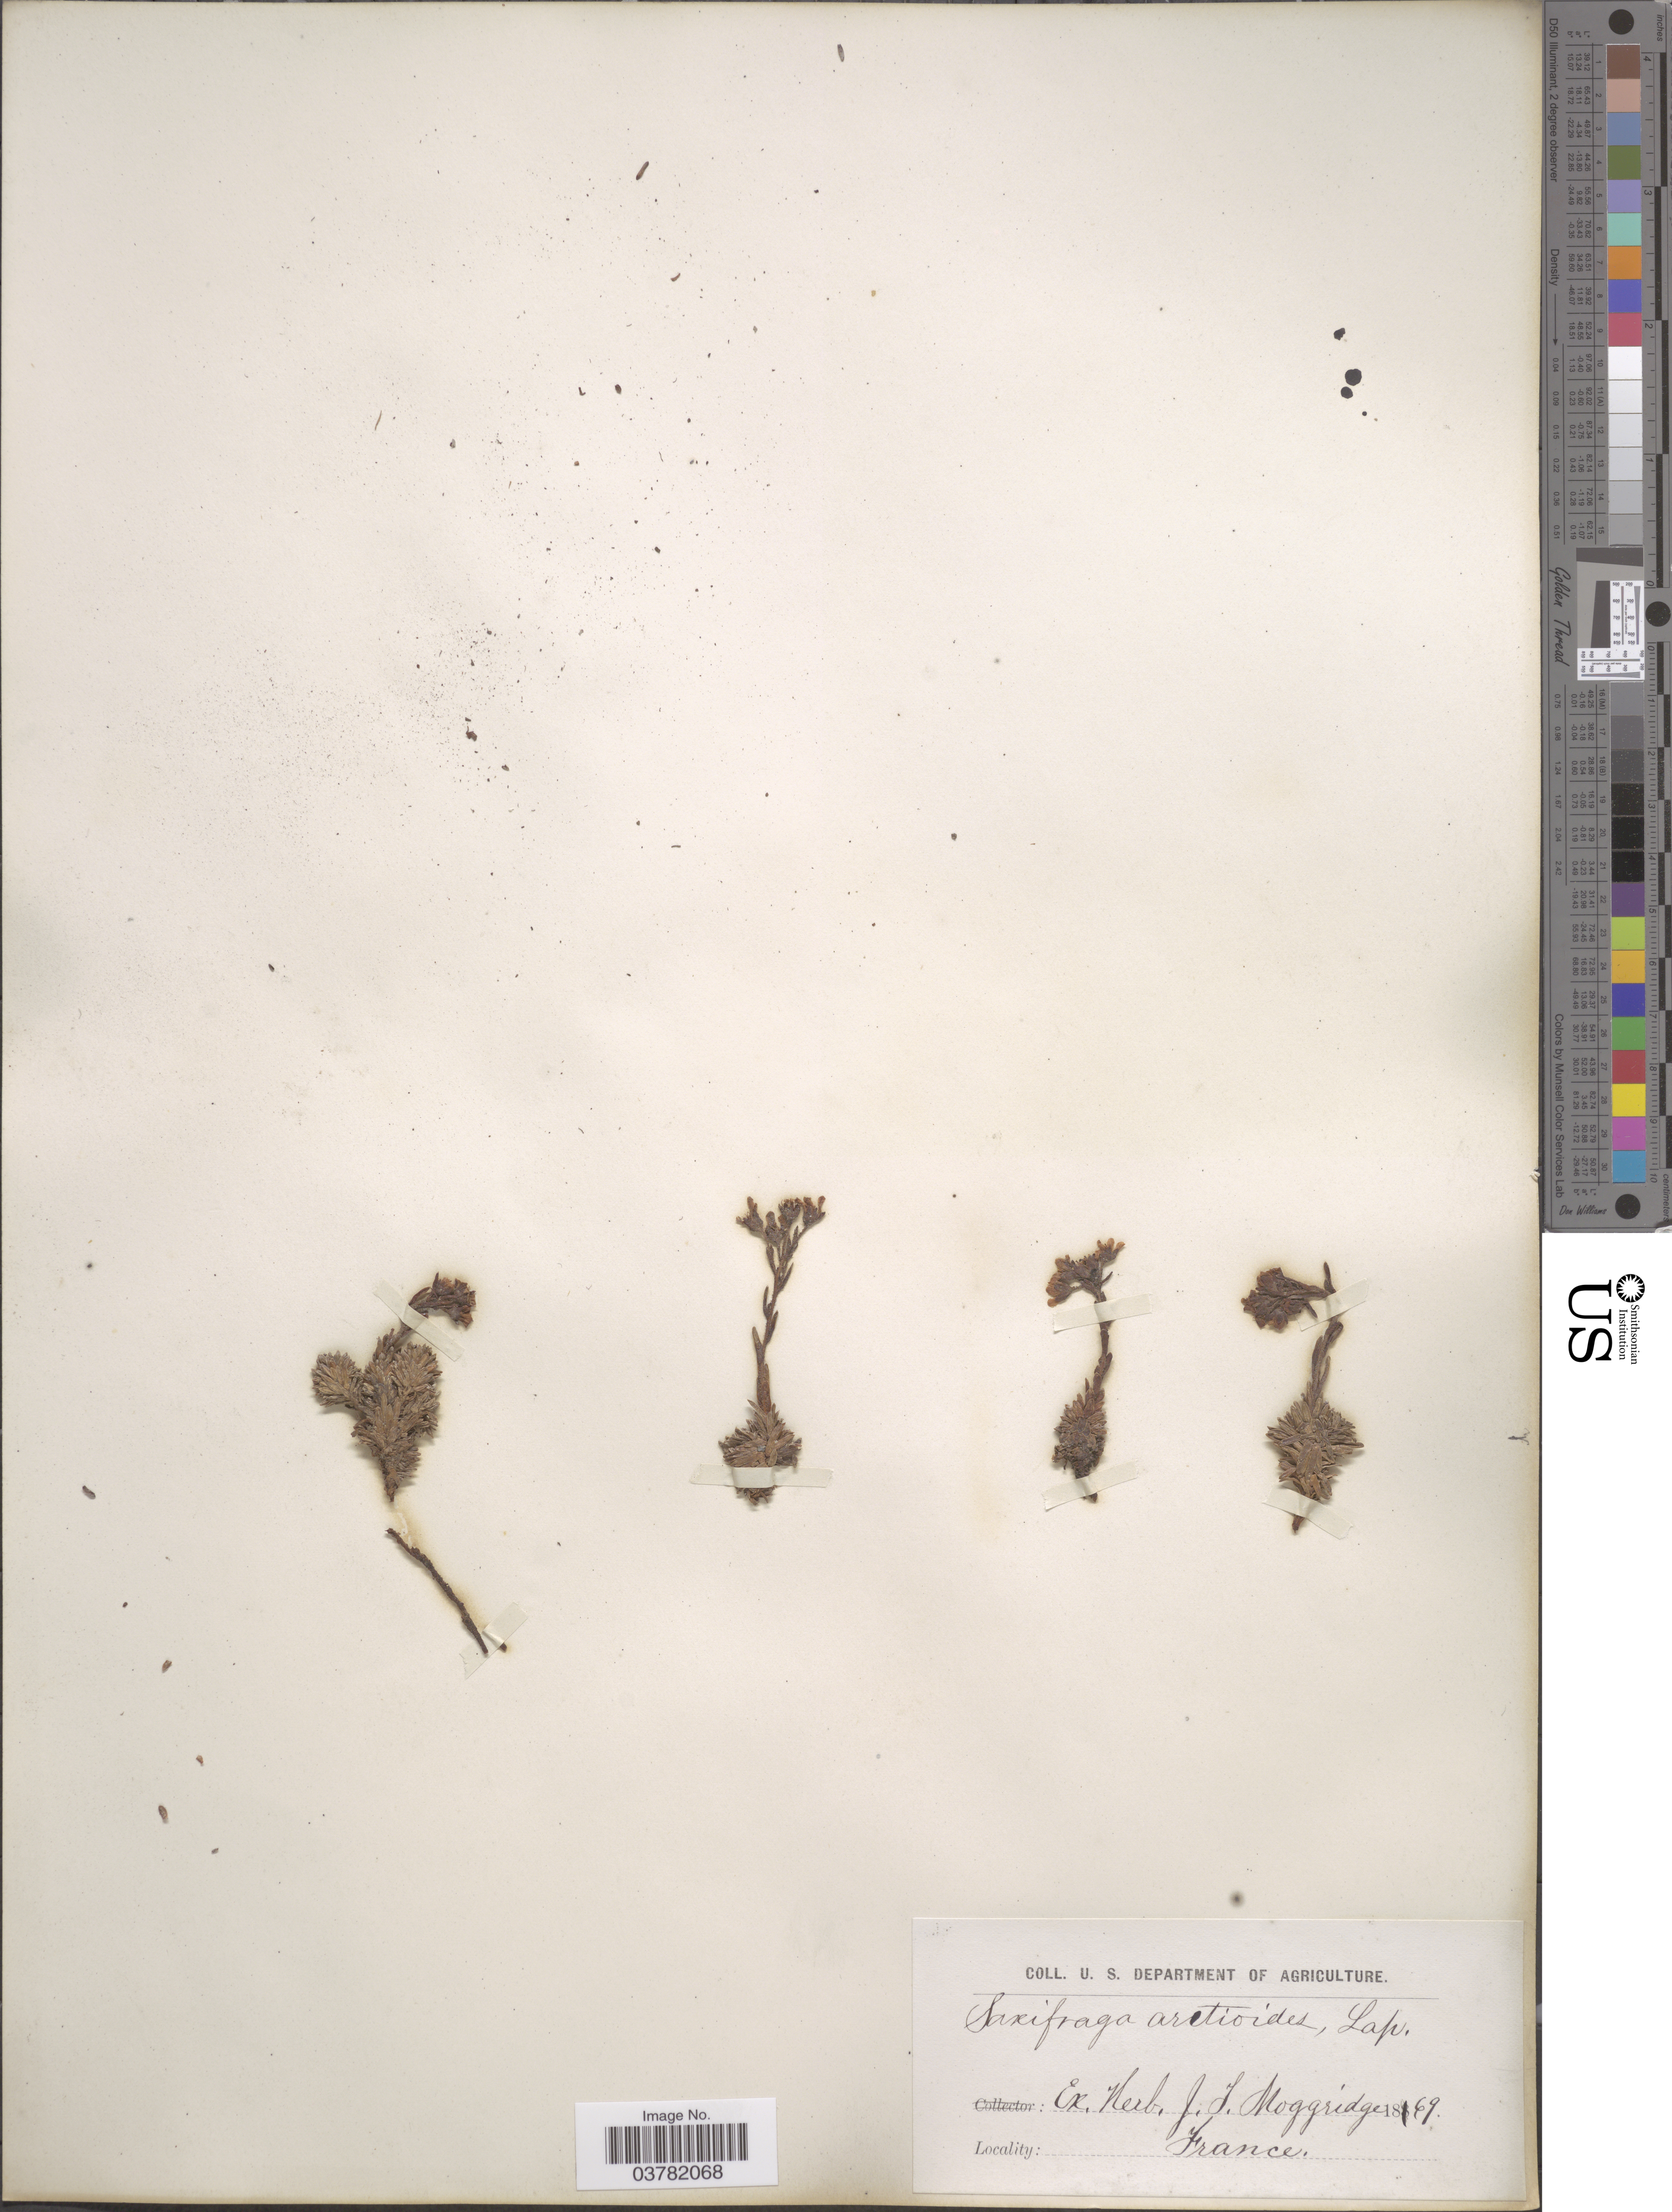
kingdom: Plantae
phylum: Tracheophyta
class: Magnoliopsida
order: Saxifragales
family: Saxifragaceae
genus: Saxifraga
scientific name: Saxifraga aretioides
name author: Lapeyr.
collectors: ex herb. J.T. Moggridge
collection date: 1869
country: France